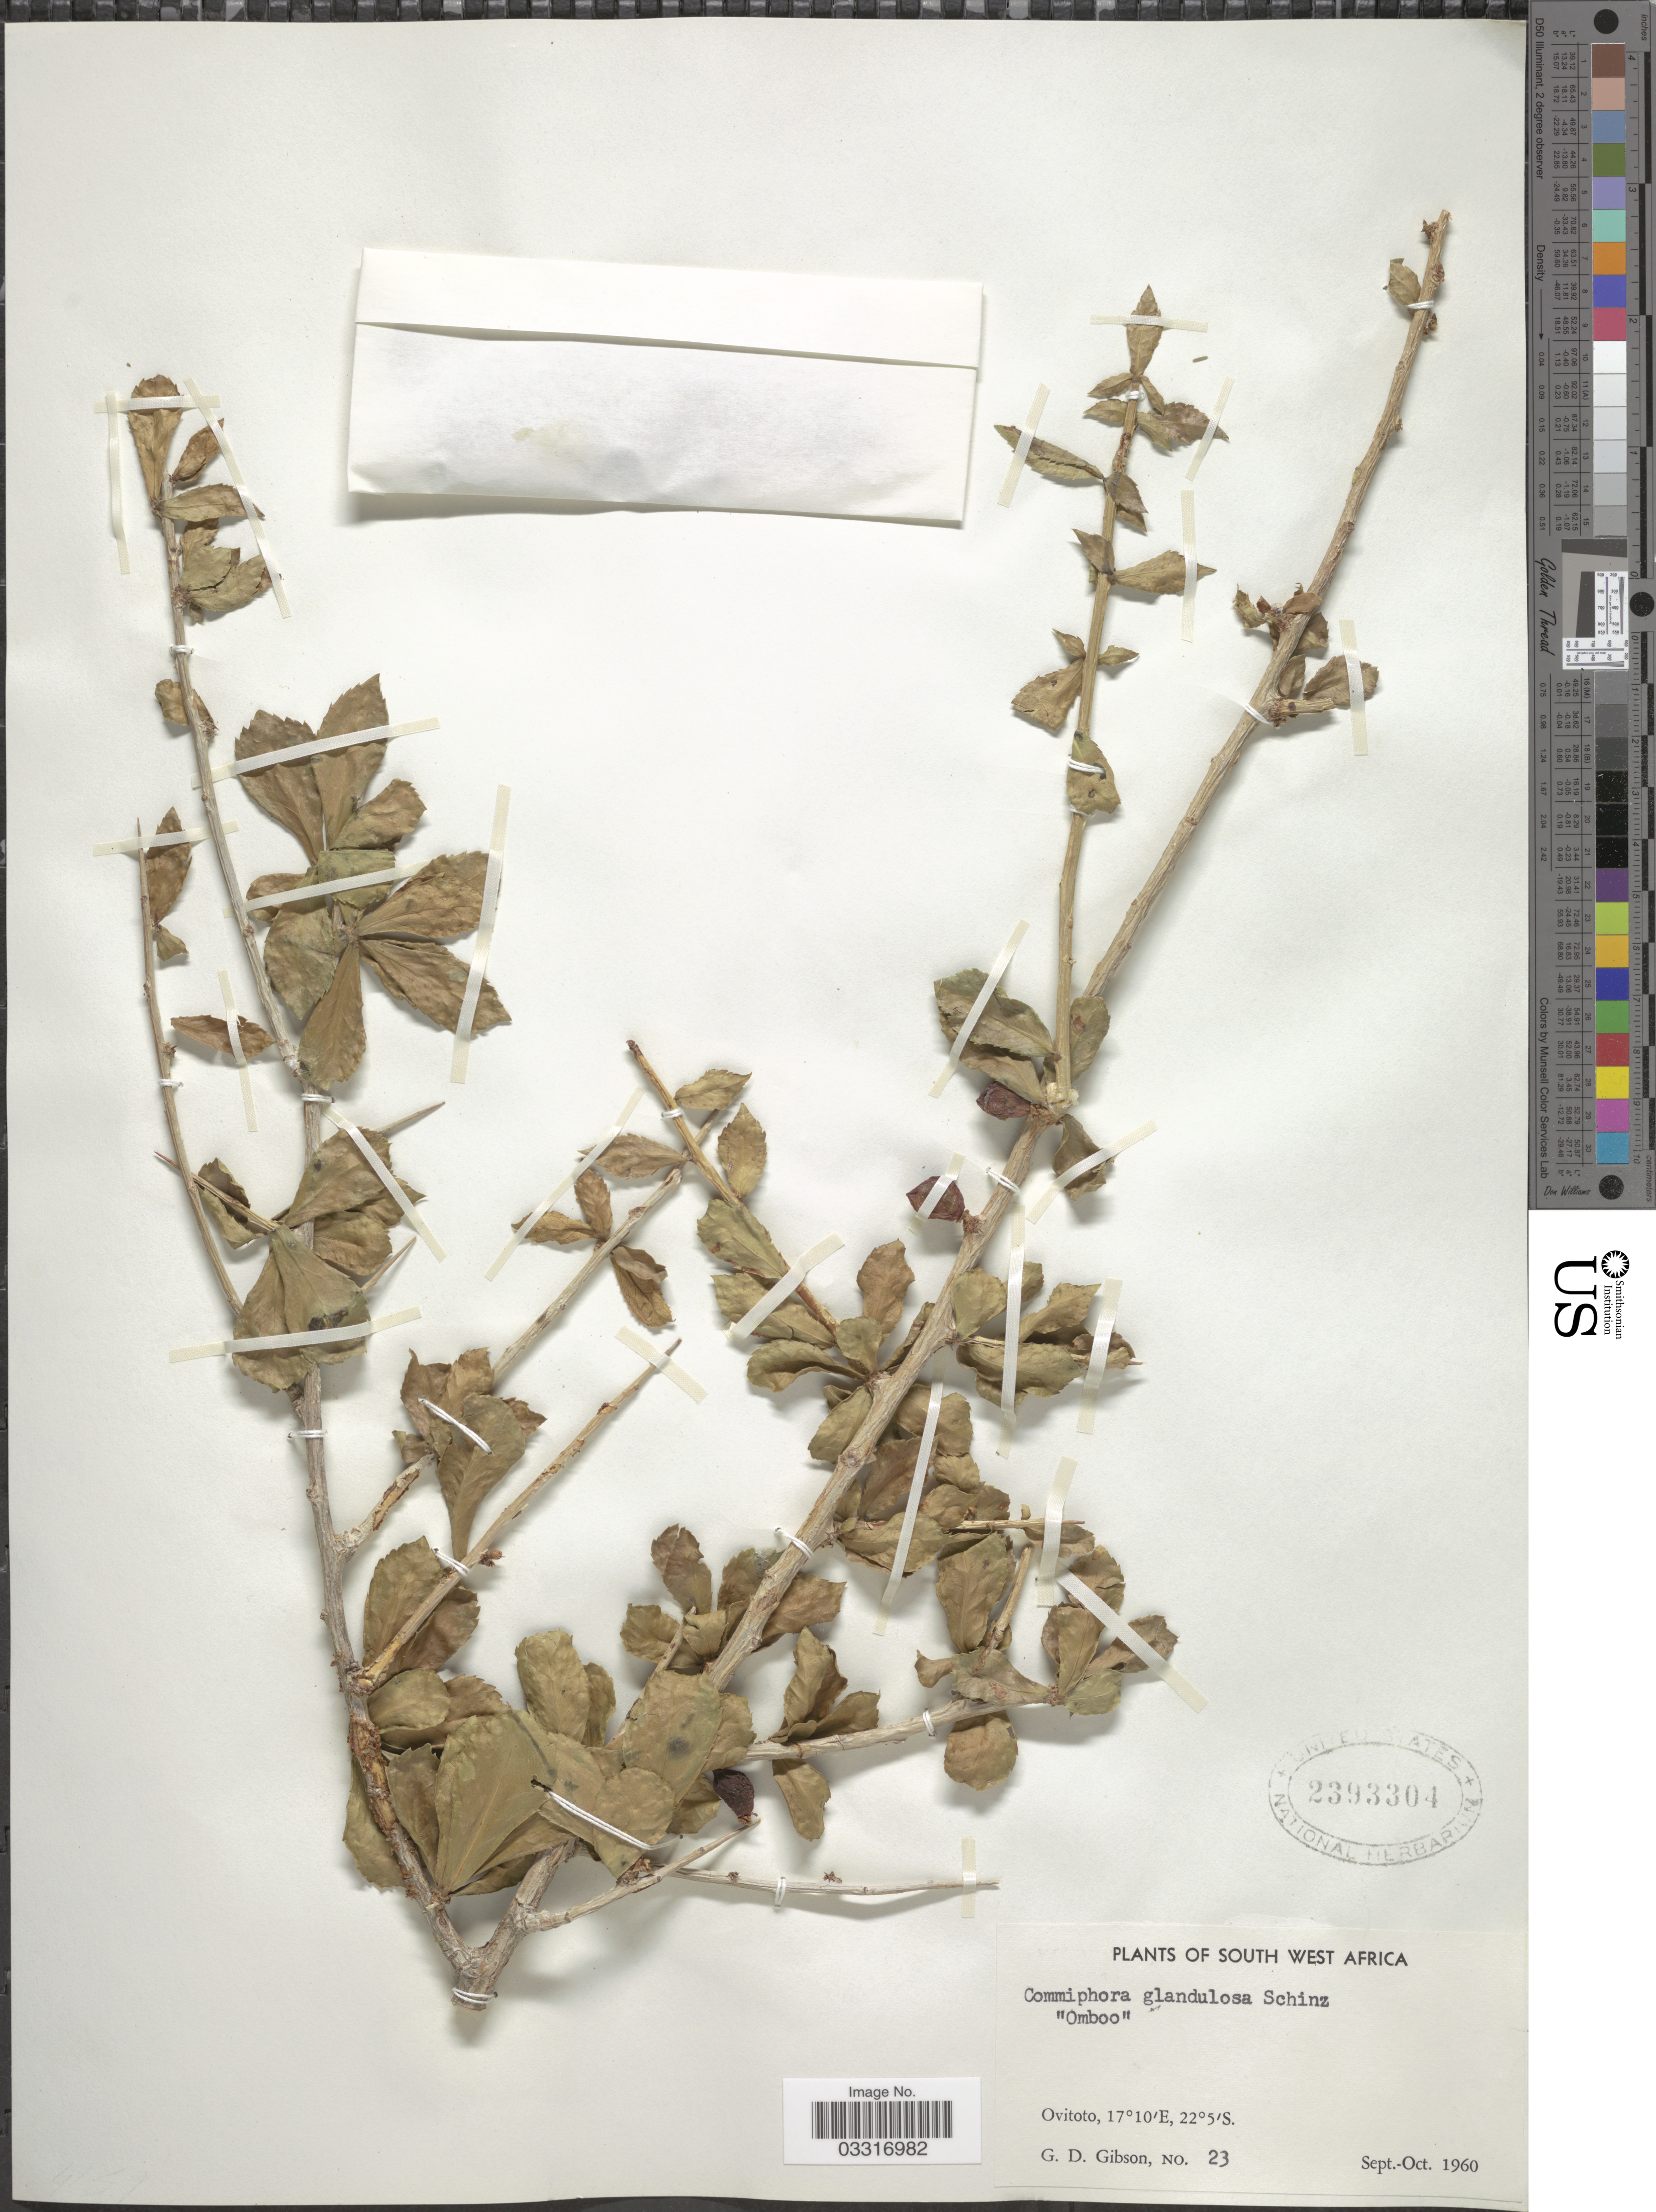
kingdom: Plantae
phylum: Tracheophyta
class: Magnoliopsida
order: Sapindales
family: Burseraceae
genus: Commiphora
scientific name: Commiphora glandulosa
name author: Schinz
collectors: G. D. Gibson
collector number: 23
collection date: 1960-09/1960-10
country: Namibia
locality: South West Africa. Ovitoto.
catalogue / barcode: US 2393304